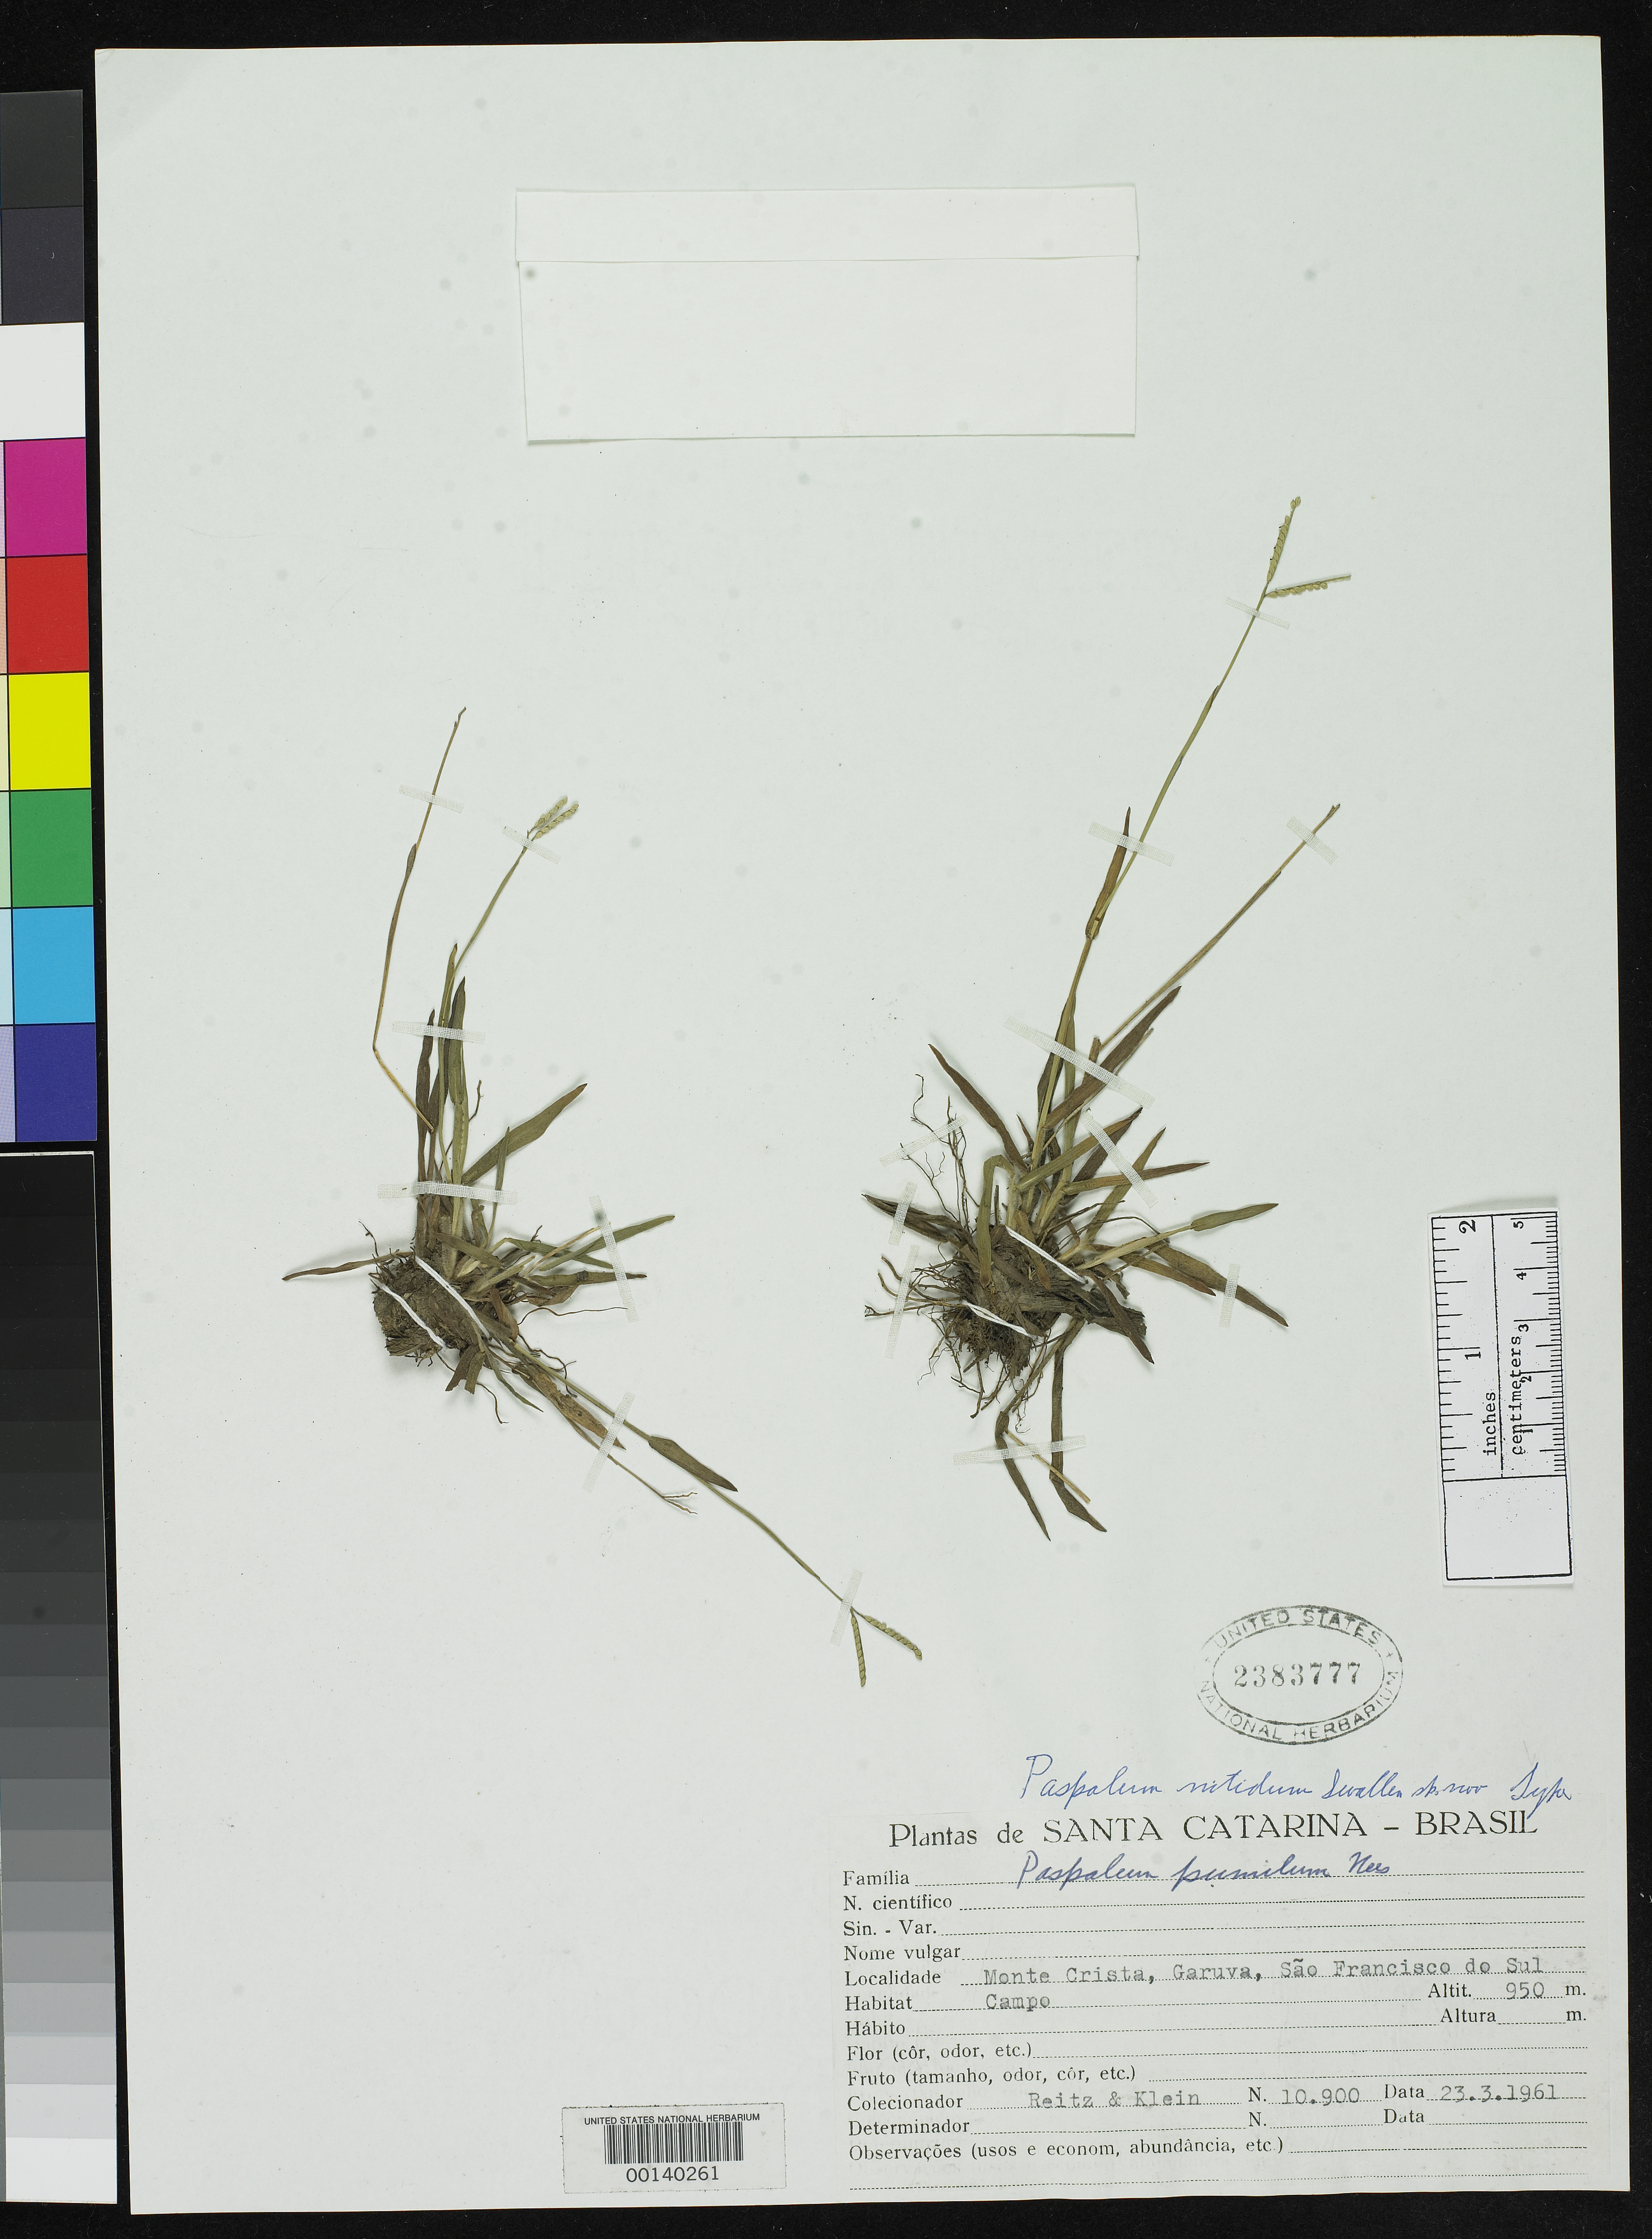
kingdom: Plantae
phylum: Tracheophyta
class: Liliopsida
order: Poales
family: Poaceae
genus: Paspalum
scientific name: Paspalum nitidum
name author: Swallen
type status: Holotype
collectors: R. Reitz & R. M. Klein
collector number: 10900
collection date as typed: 23 Mar 1961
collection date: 1961-03-23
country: Brazil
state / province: Santa Catarina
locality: Monte Crista, Garuva, Sao Francisco do Sul.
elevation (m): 950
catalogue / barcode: US 2383777